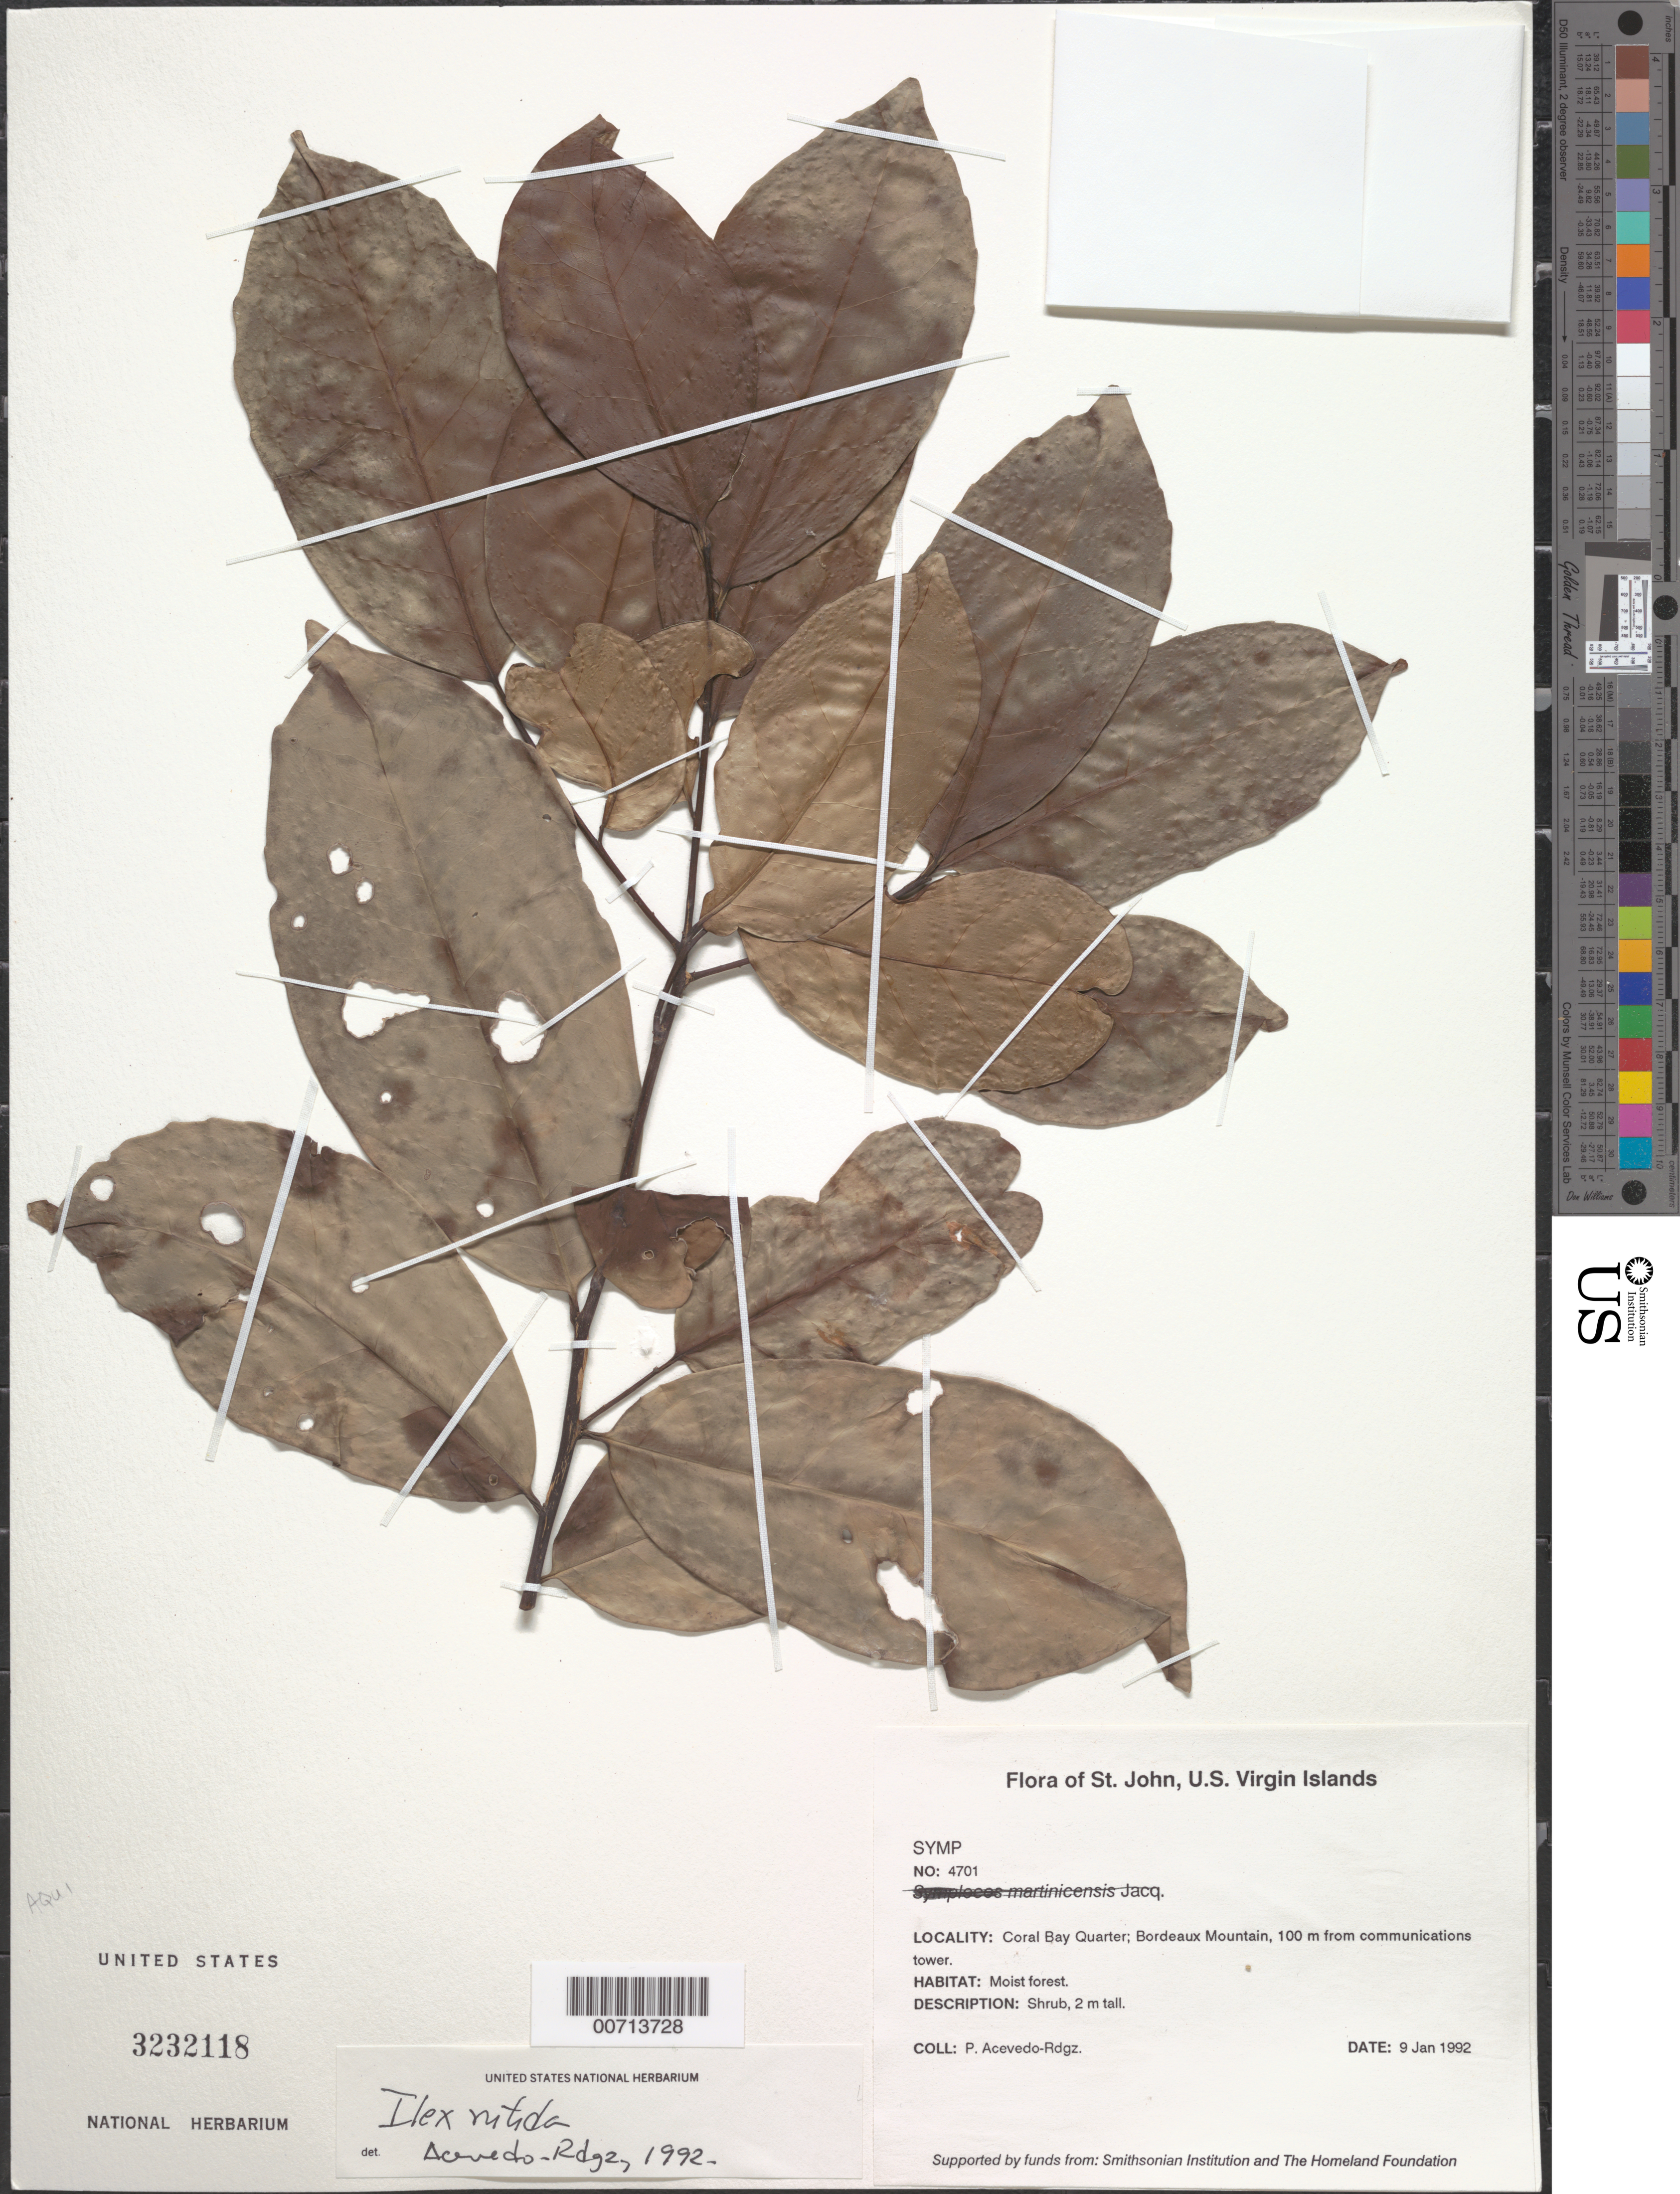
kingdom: Plantae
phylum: Tracheophyta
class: Magnoliopsida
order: Aquifoliales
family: Aquifoliaceae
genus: Ilex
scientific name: Ilex nitida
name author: (Vahl) Maxim.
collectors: P. Acevedo-Rodr.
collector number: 4701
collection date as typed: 09 Jan 1992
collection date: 1992-01-09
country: U.S. Virgin Islands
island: St. John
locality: Coral Bay Quarter; Bordeaux Mountain, 100 m from communications tower.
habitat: Moist forest.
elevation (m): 300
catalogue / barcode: US 3232118